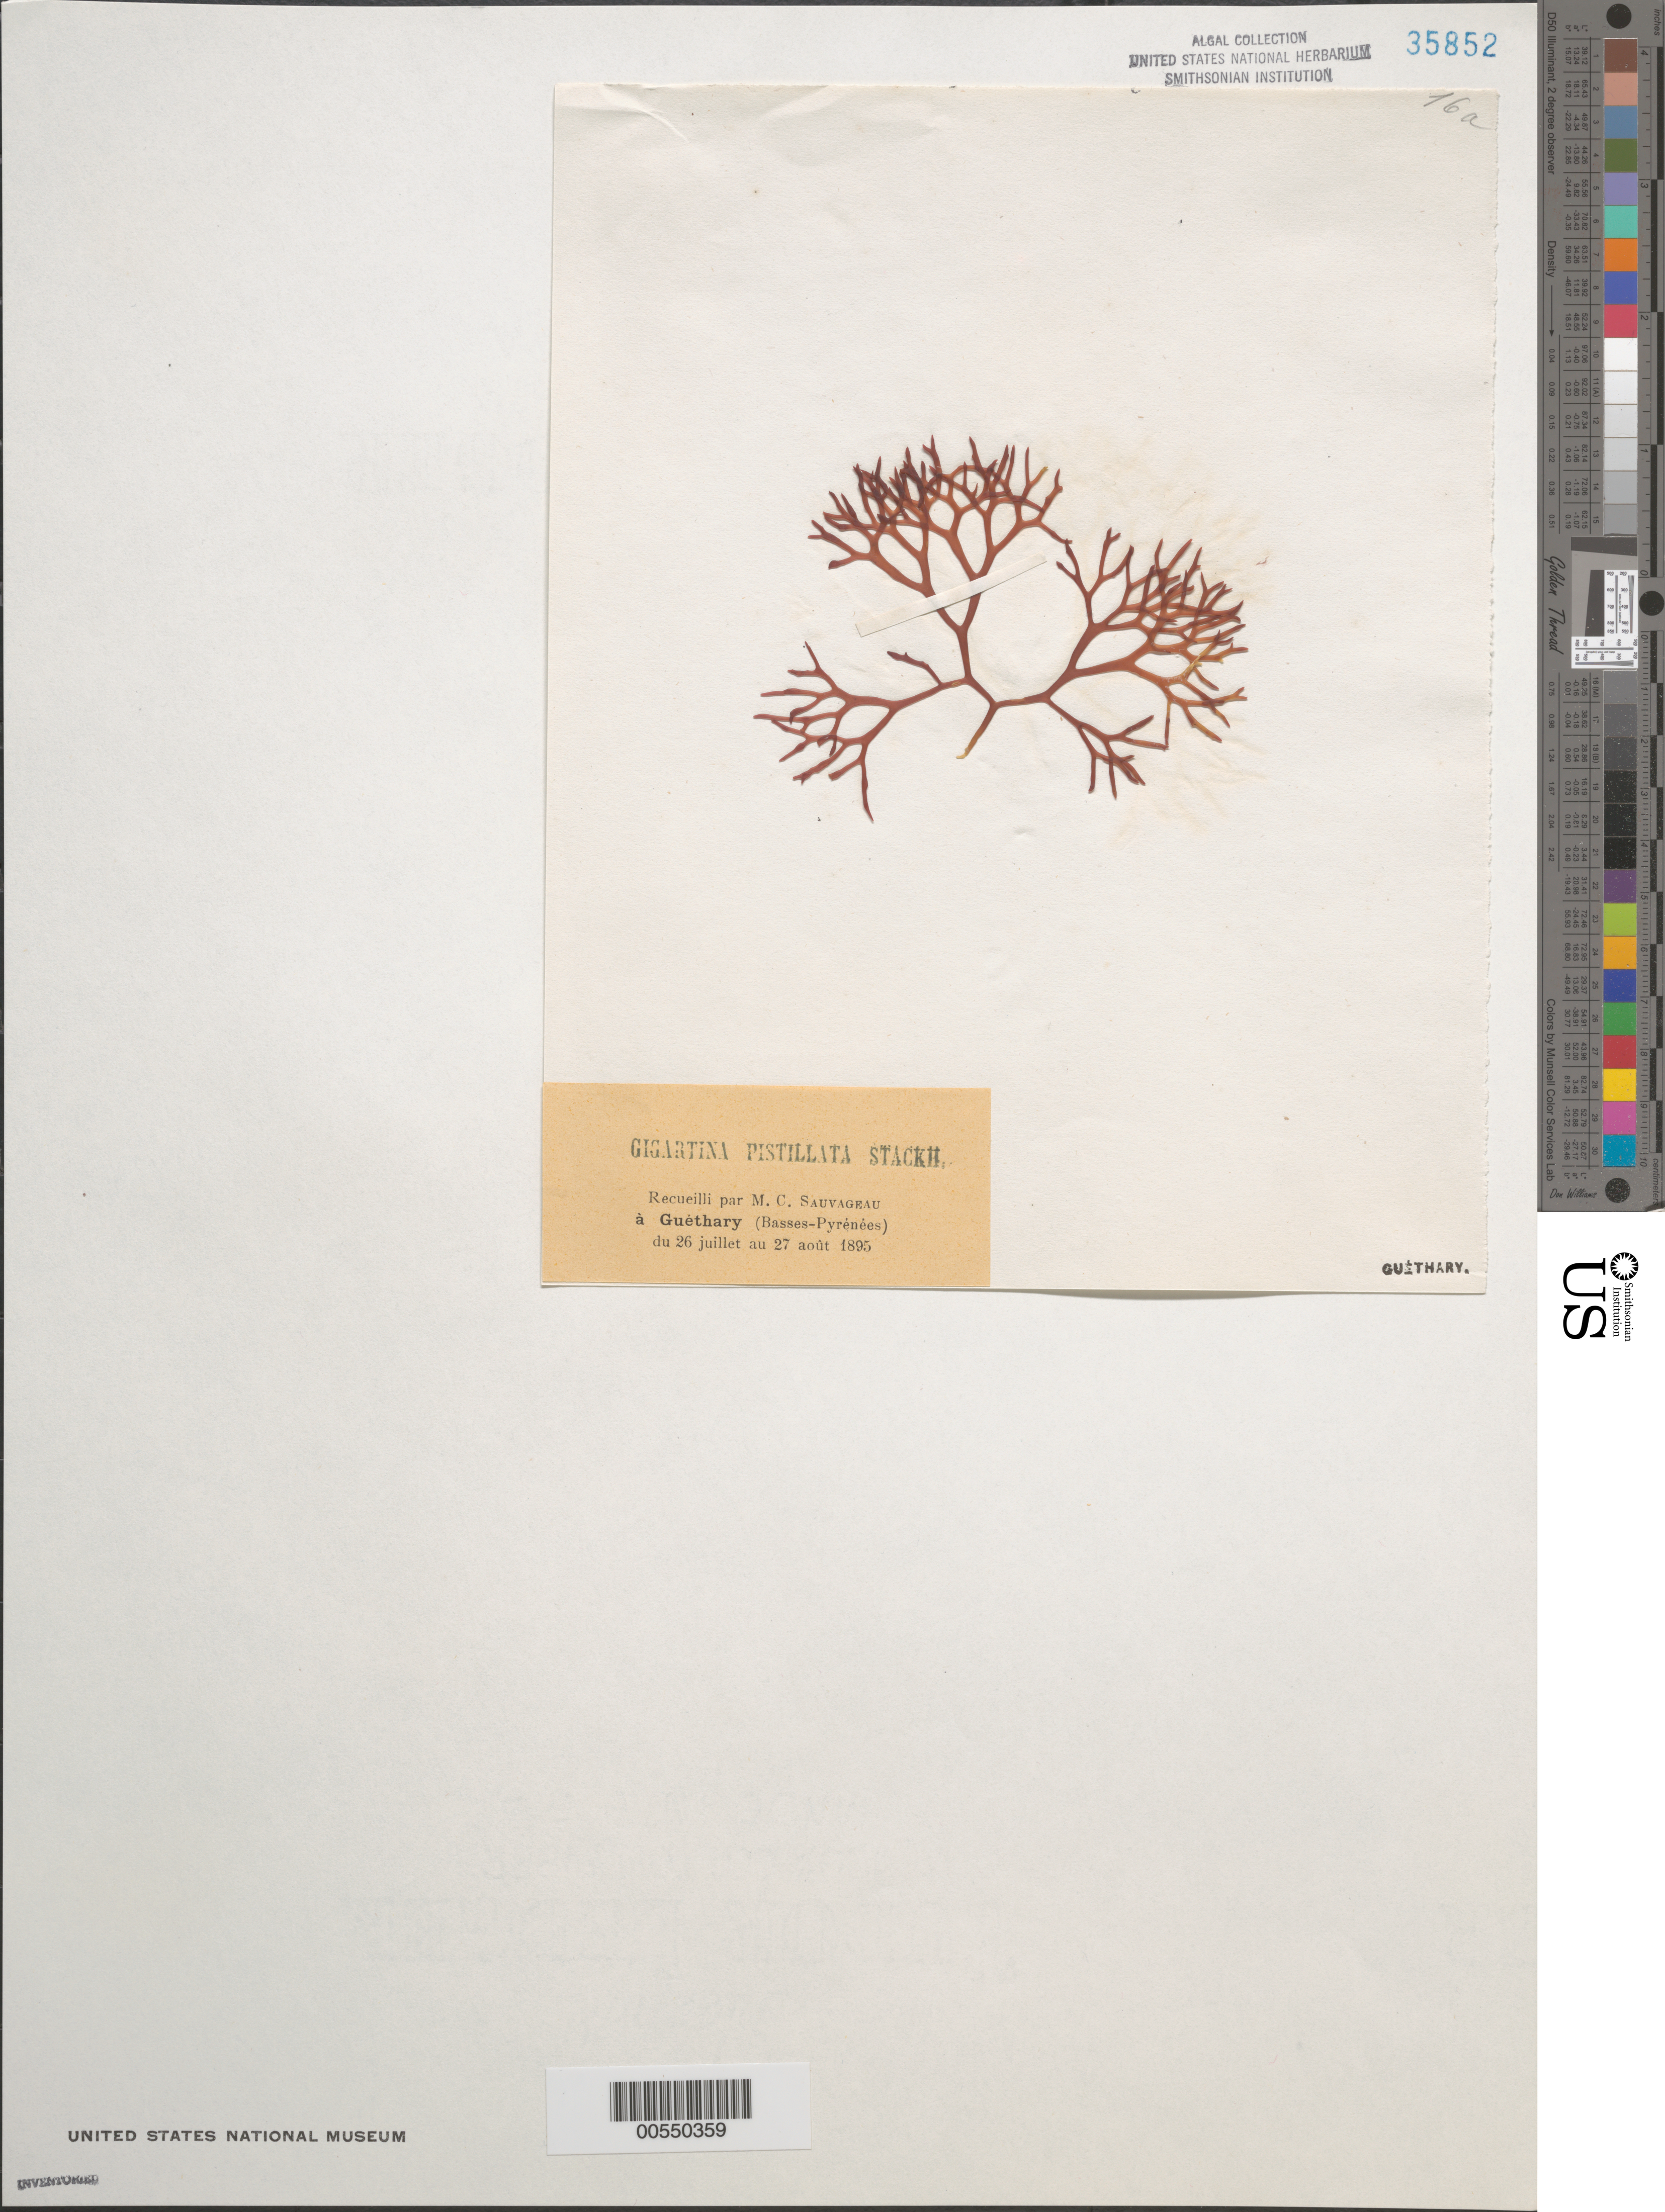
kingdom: Plantae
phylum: Rhodophyta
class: Florideophyceae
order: Gigartinales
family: Gigartinaceae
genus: Gigartina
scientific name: Gigartina pistillata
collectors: C. F. Sauvageau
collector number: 16a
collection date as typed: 26 Jul 1895 TO 27 Aug 1895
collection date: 1895-07-26/1895-08-27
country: France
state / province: Nouvelle-Aquitaine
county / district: Pyrénées-Atlantiques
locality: Guethary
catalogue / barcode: US 35852